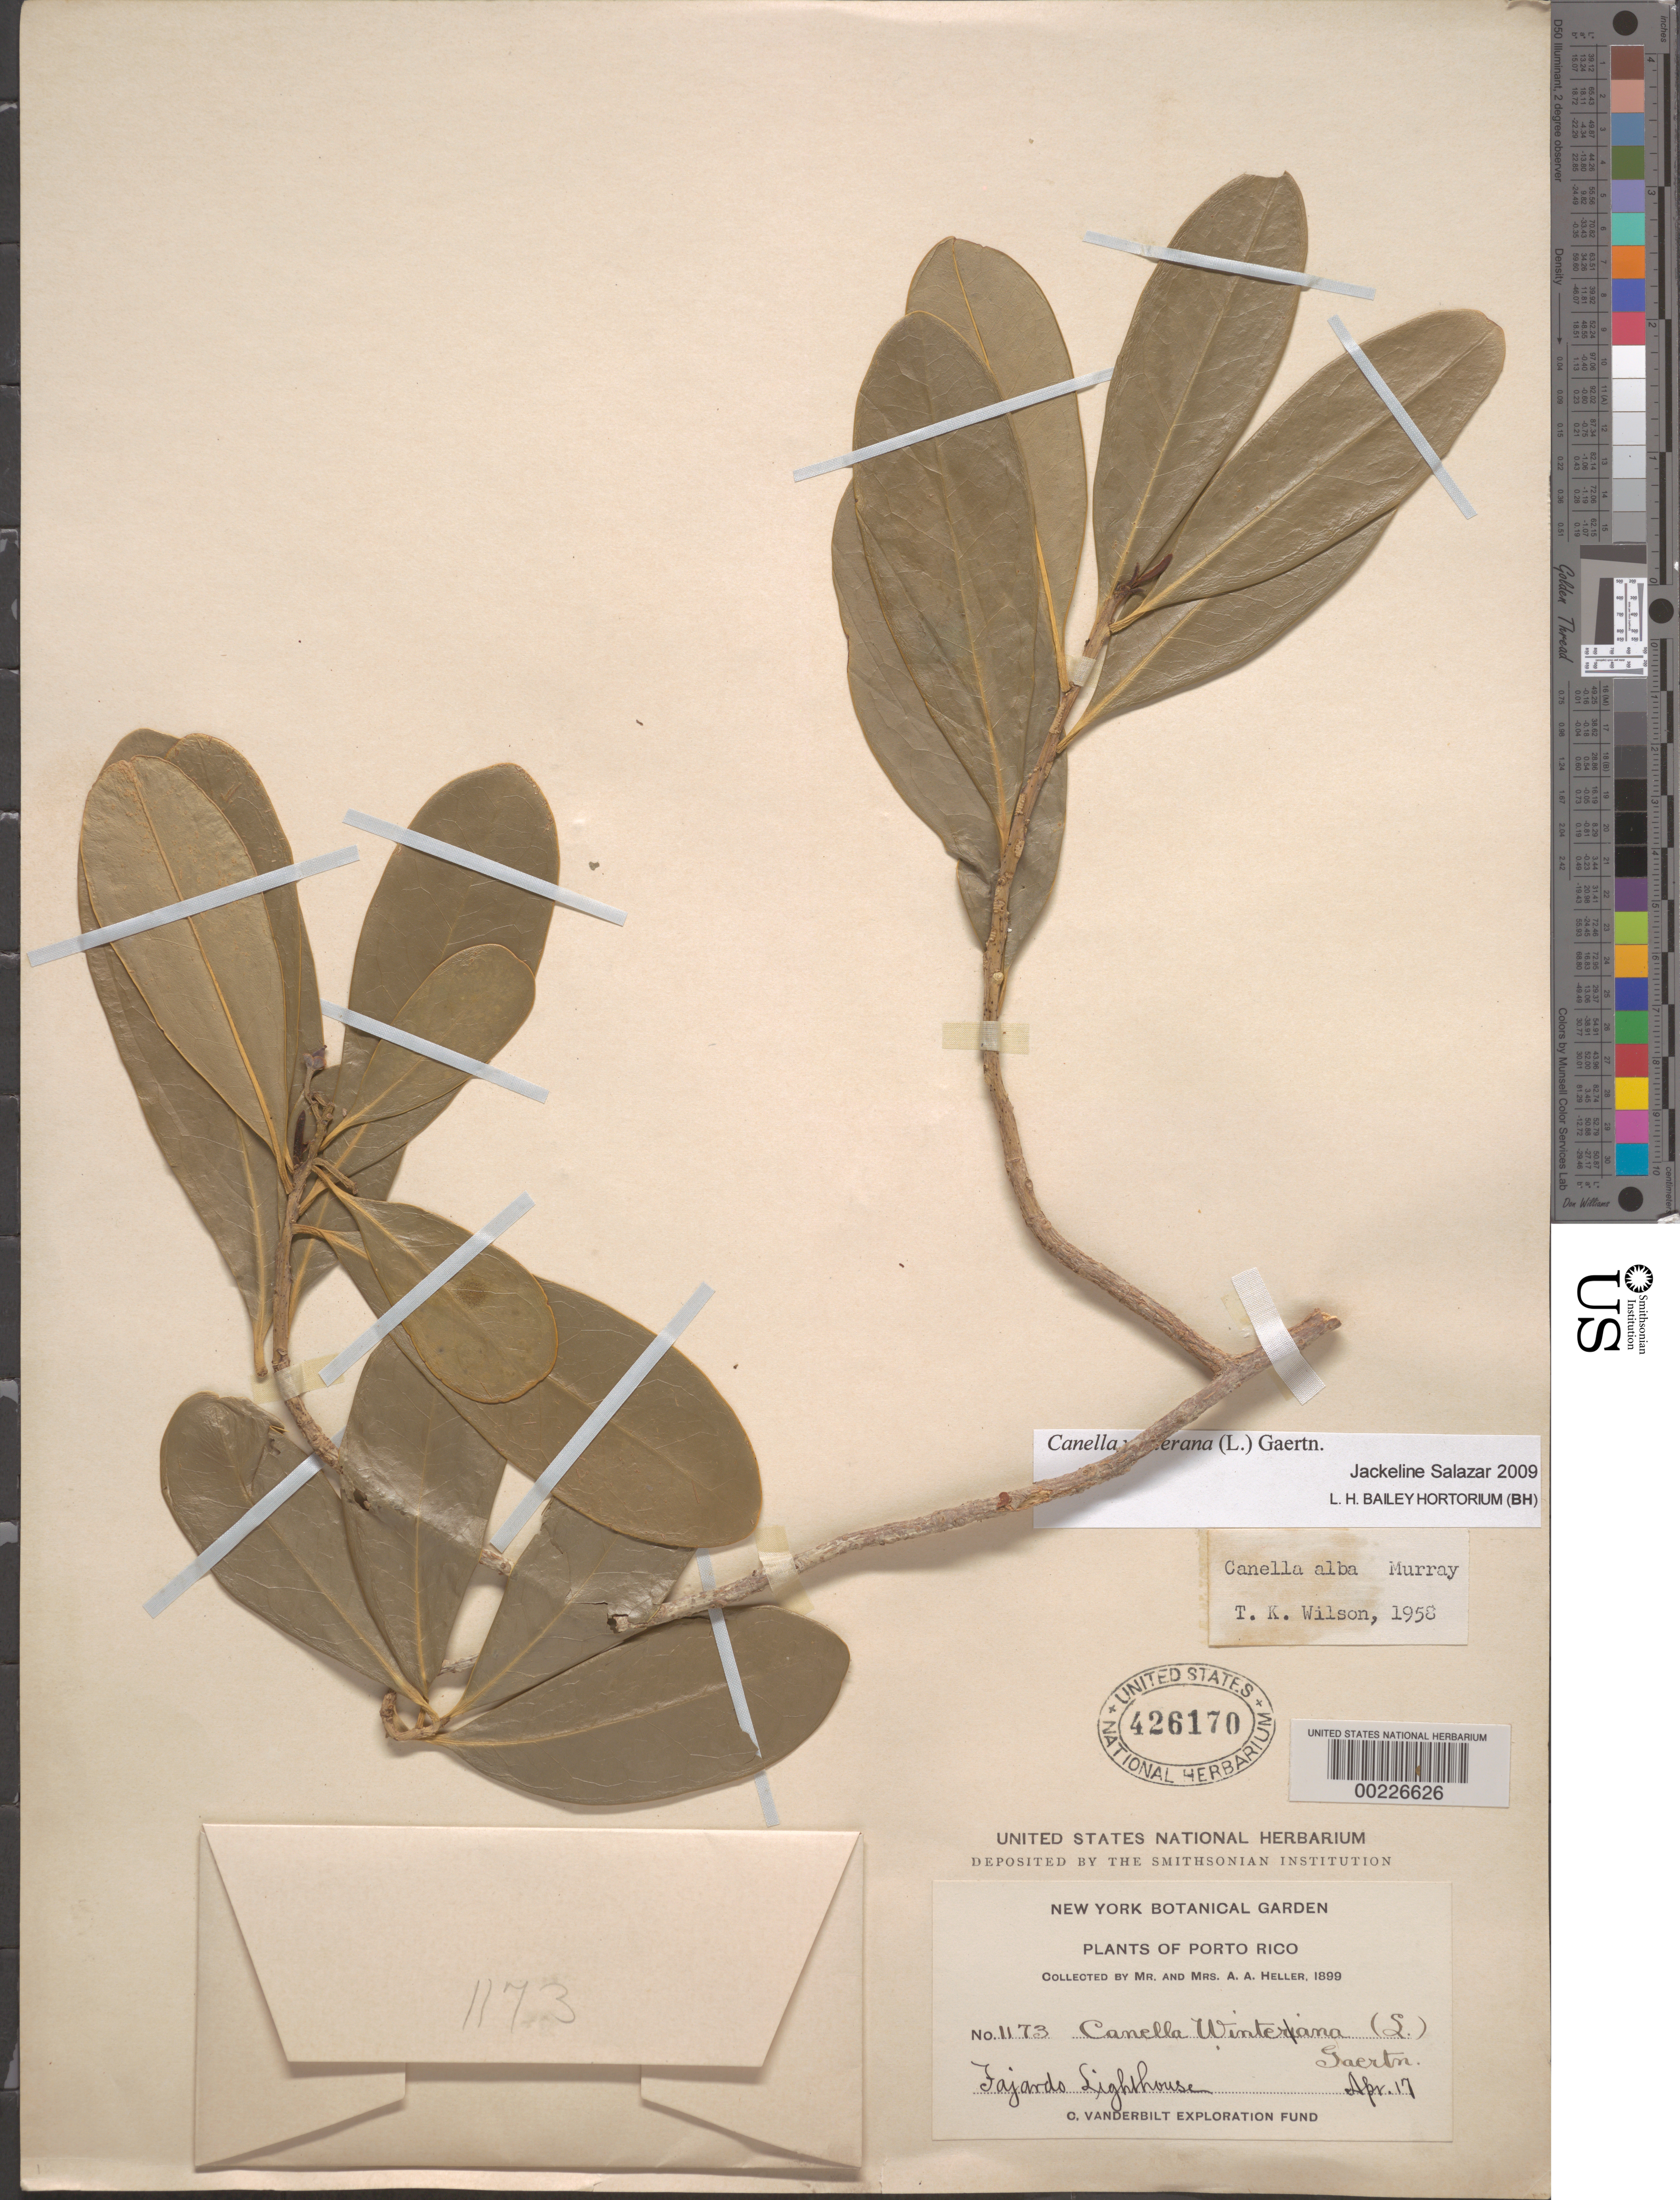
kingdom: Plantae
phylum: Tracheophyta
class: Magnoliopsida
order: Canellales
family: Canellaceae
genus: Canella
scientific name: Canella winterana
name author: (L.) Gaertn.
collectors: A. A. Heller & E. G. Heller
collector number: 1173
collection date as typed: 17 Apr 1899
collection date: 1899-04-17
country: Puerto Rico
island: Greater Antilles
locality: Fajardo lighthouse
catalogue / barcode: US 426170